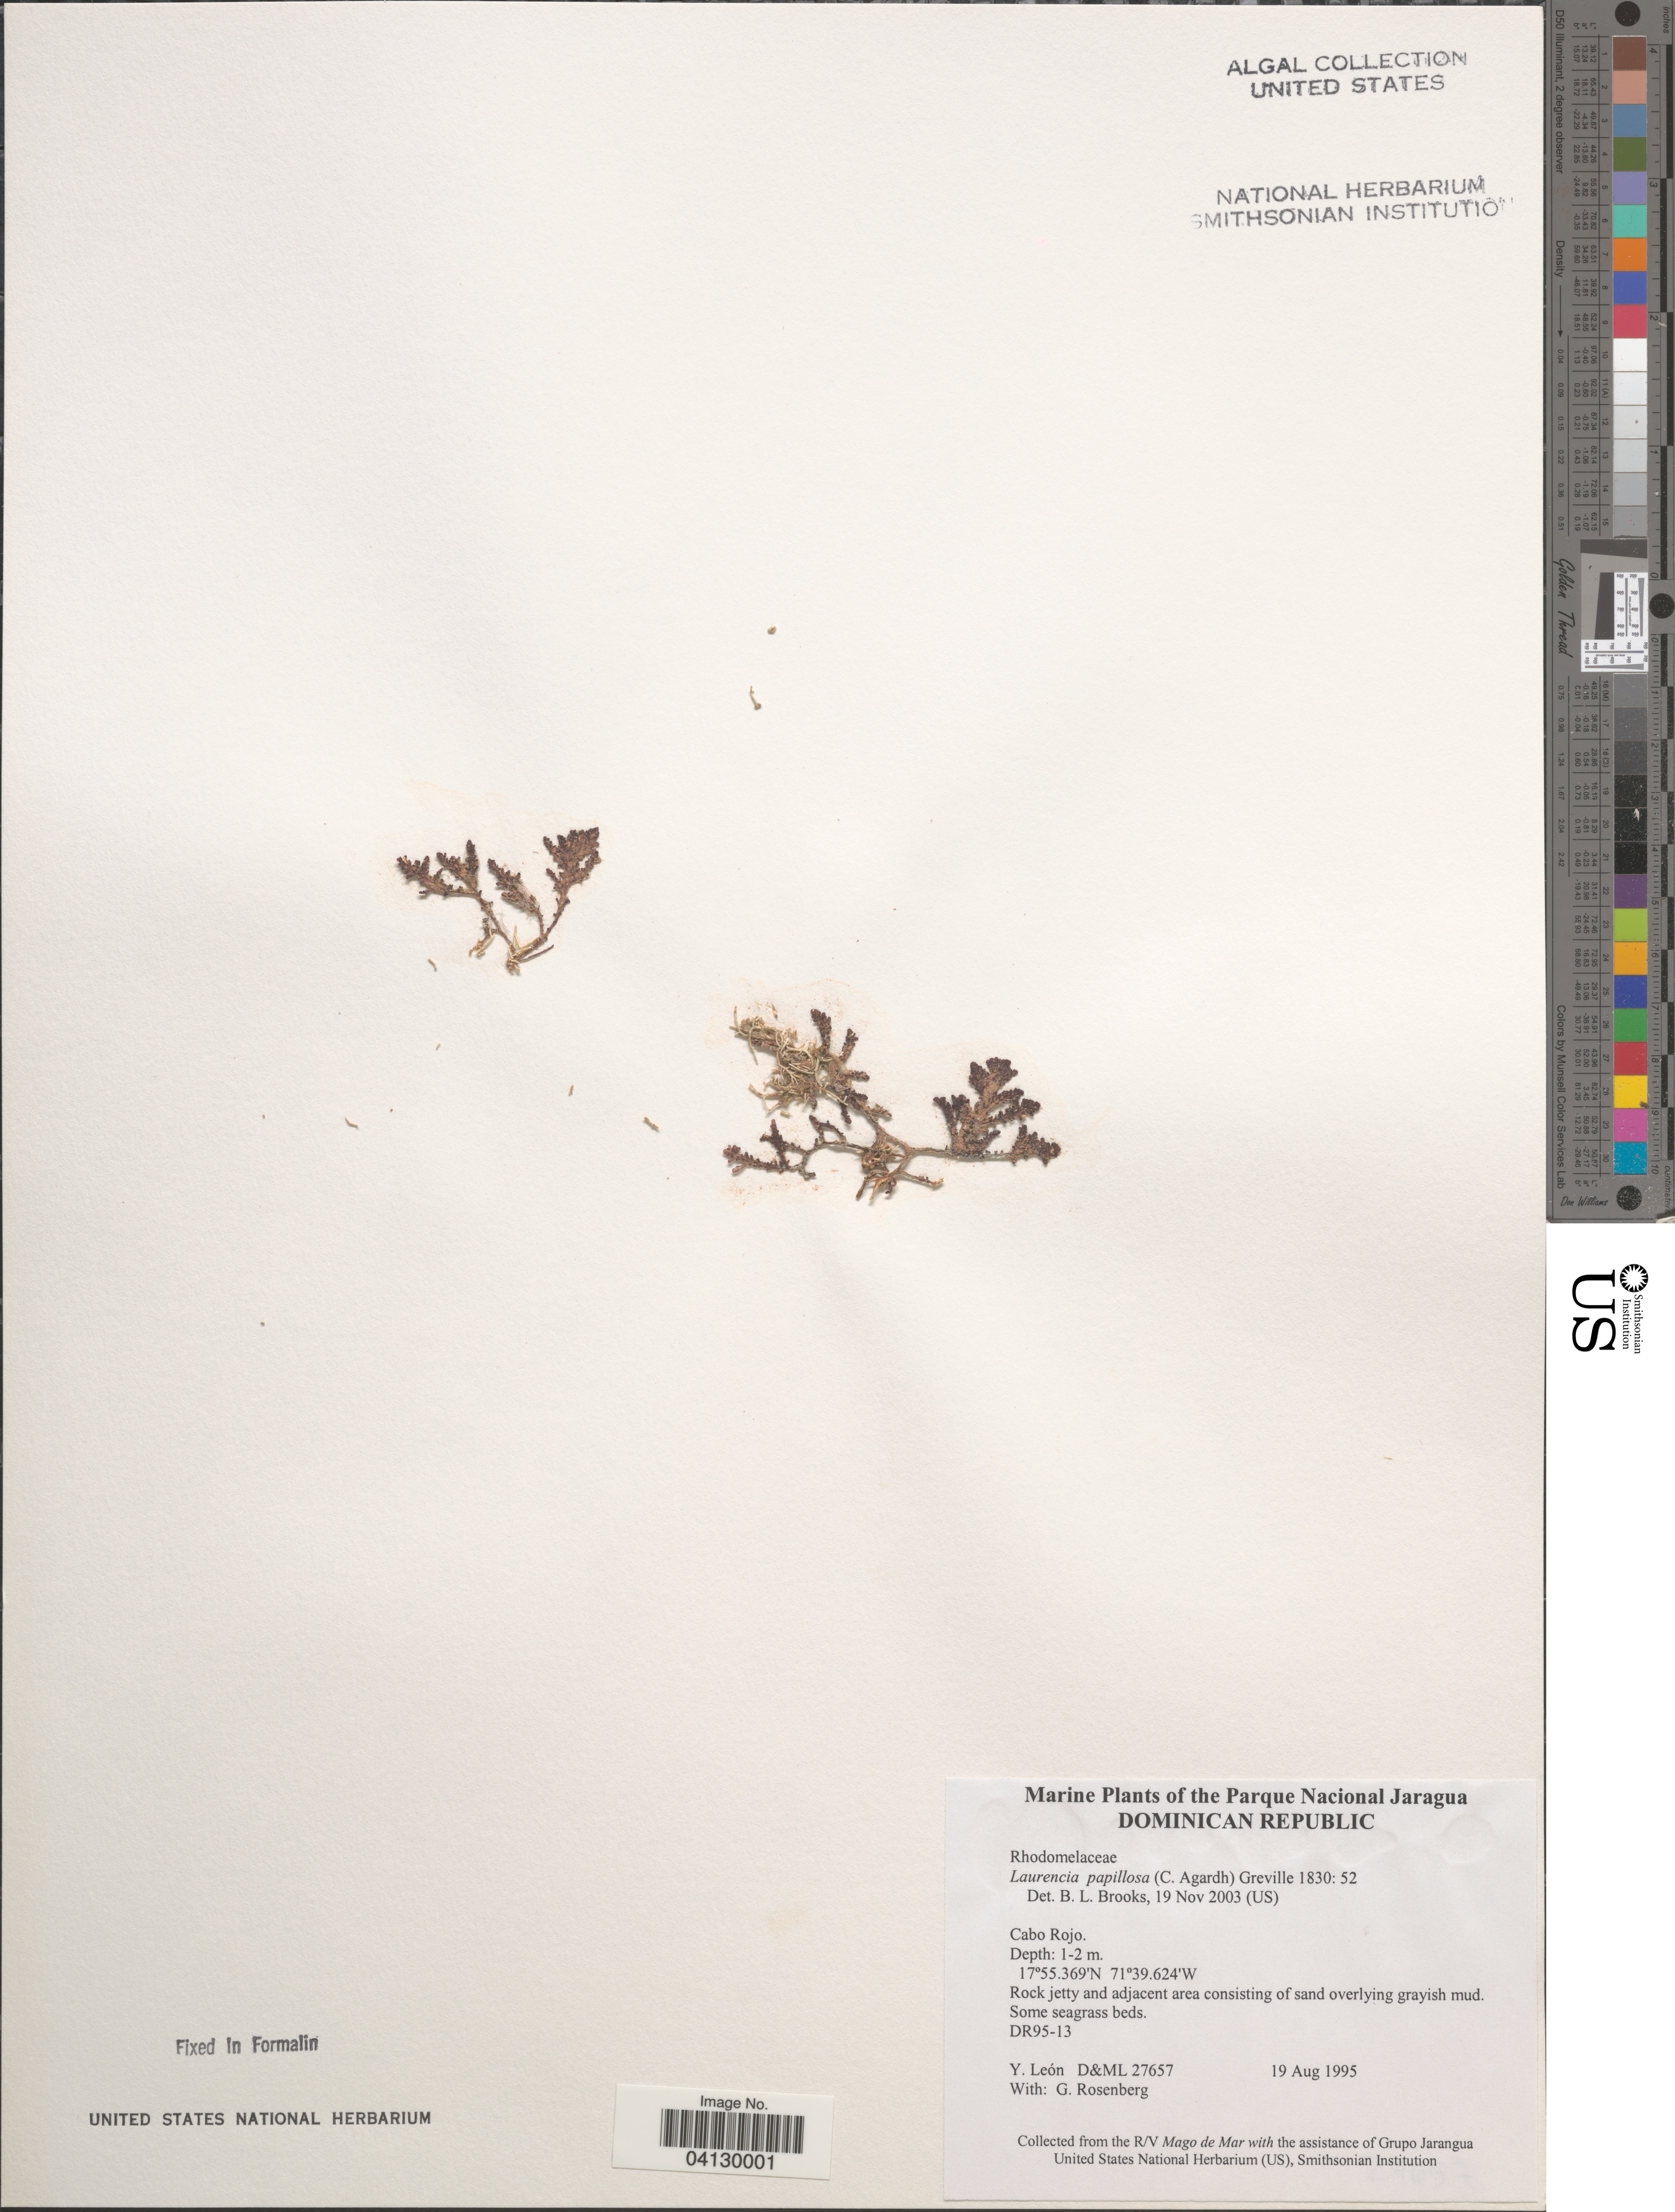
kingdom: Plantae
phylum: Rhodophyta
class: Florideophyceae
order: Ceramiales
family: Rhodomelaceae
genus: Palisada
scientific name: Palisada perforata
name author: (Bory) K.W. Nam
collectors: Y. León & G. Rosenberg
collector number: D&ML 27657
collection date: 1995-08-19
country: Dominican Republic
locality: The Parque Nacional Jaragua. Cabo Rojo. DR95-13.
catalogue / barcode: US 328771